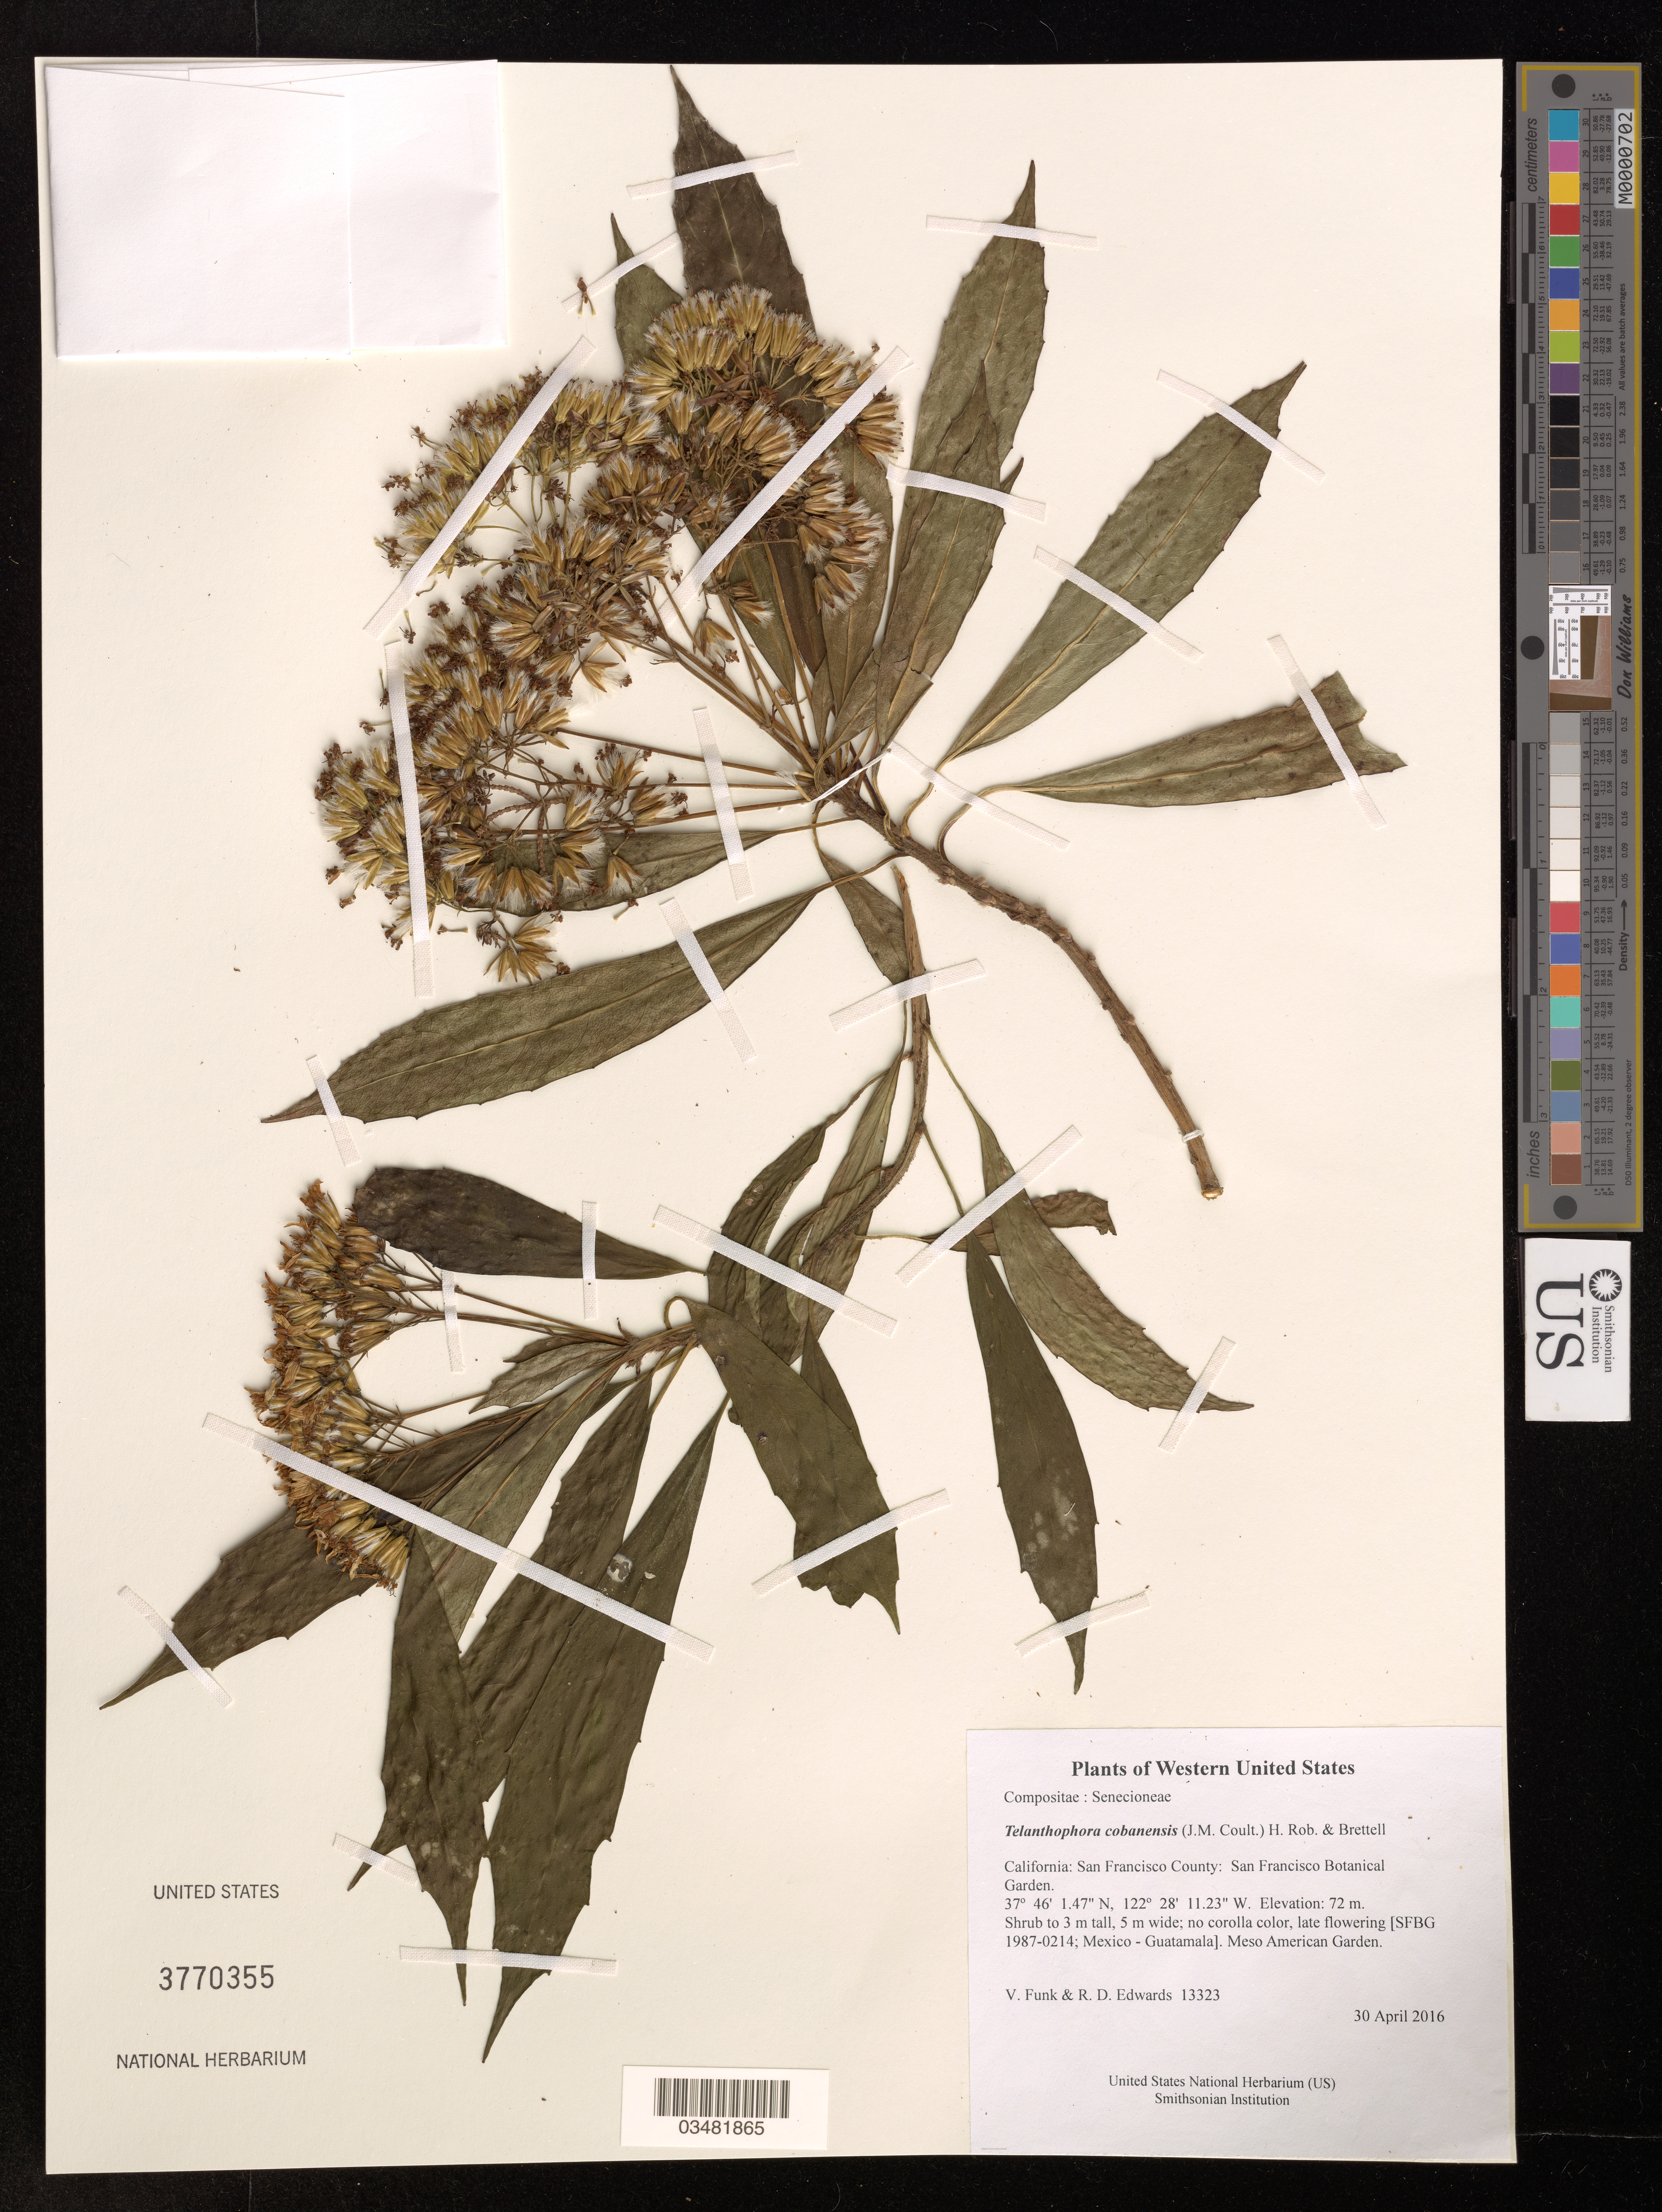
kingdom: Plantae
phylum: Tracheophyta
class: Magnoliopsida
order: Asterales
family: Asteraceae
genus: Telanthophora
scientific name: Telanthophora cobanensis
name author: (J.M. Coult.) H. Rob. & Brettell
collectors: R.D. Edwards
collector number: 13323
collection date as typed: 30 April 2016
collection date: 2016-04-30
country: United States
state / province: California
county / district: San Francisco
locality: San Francisco Botanical Garden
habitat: Meso American Garden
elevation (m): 72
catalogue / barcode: US 3770355